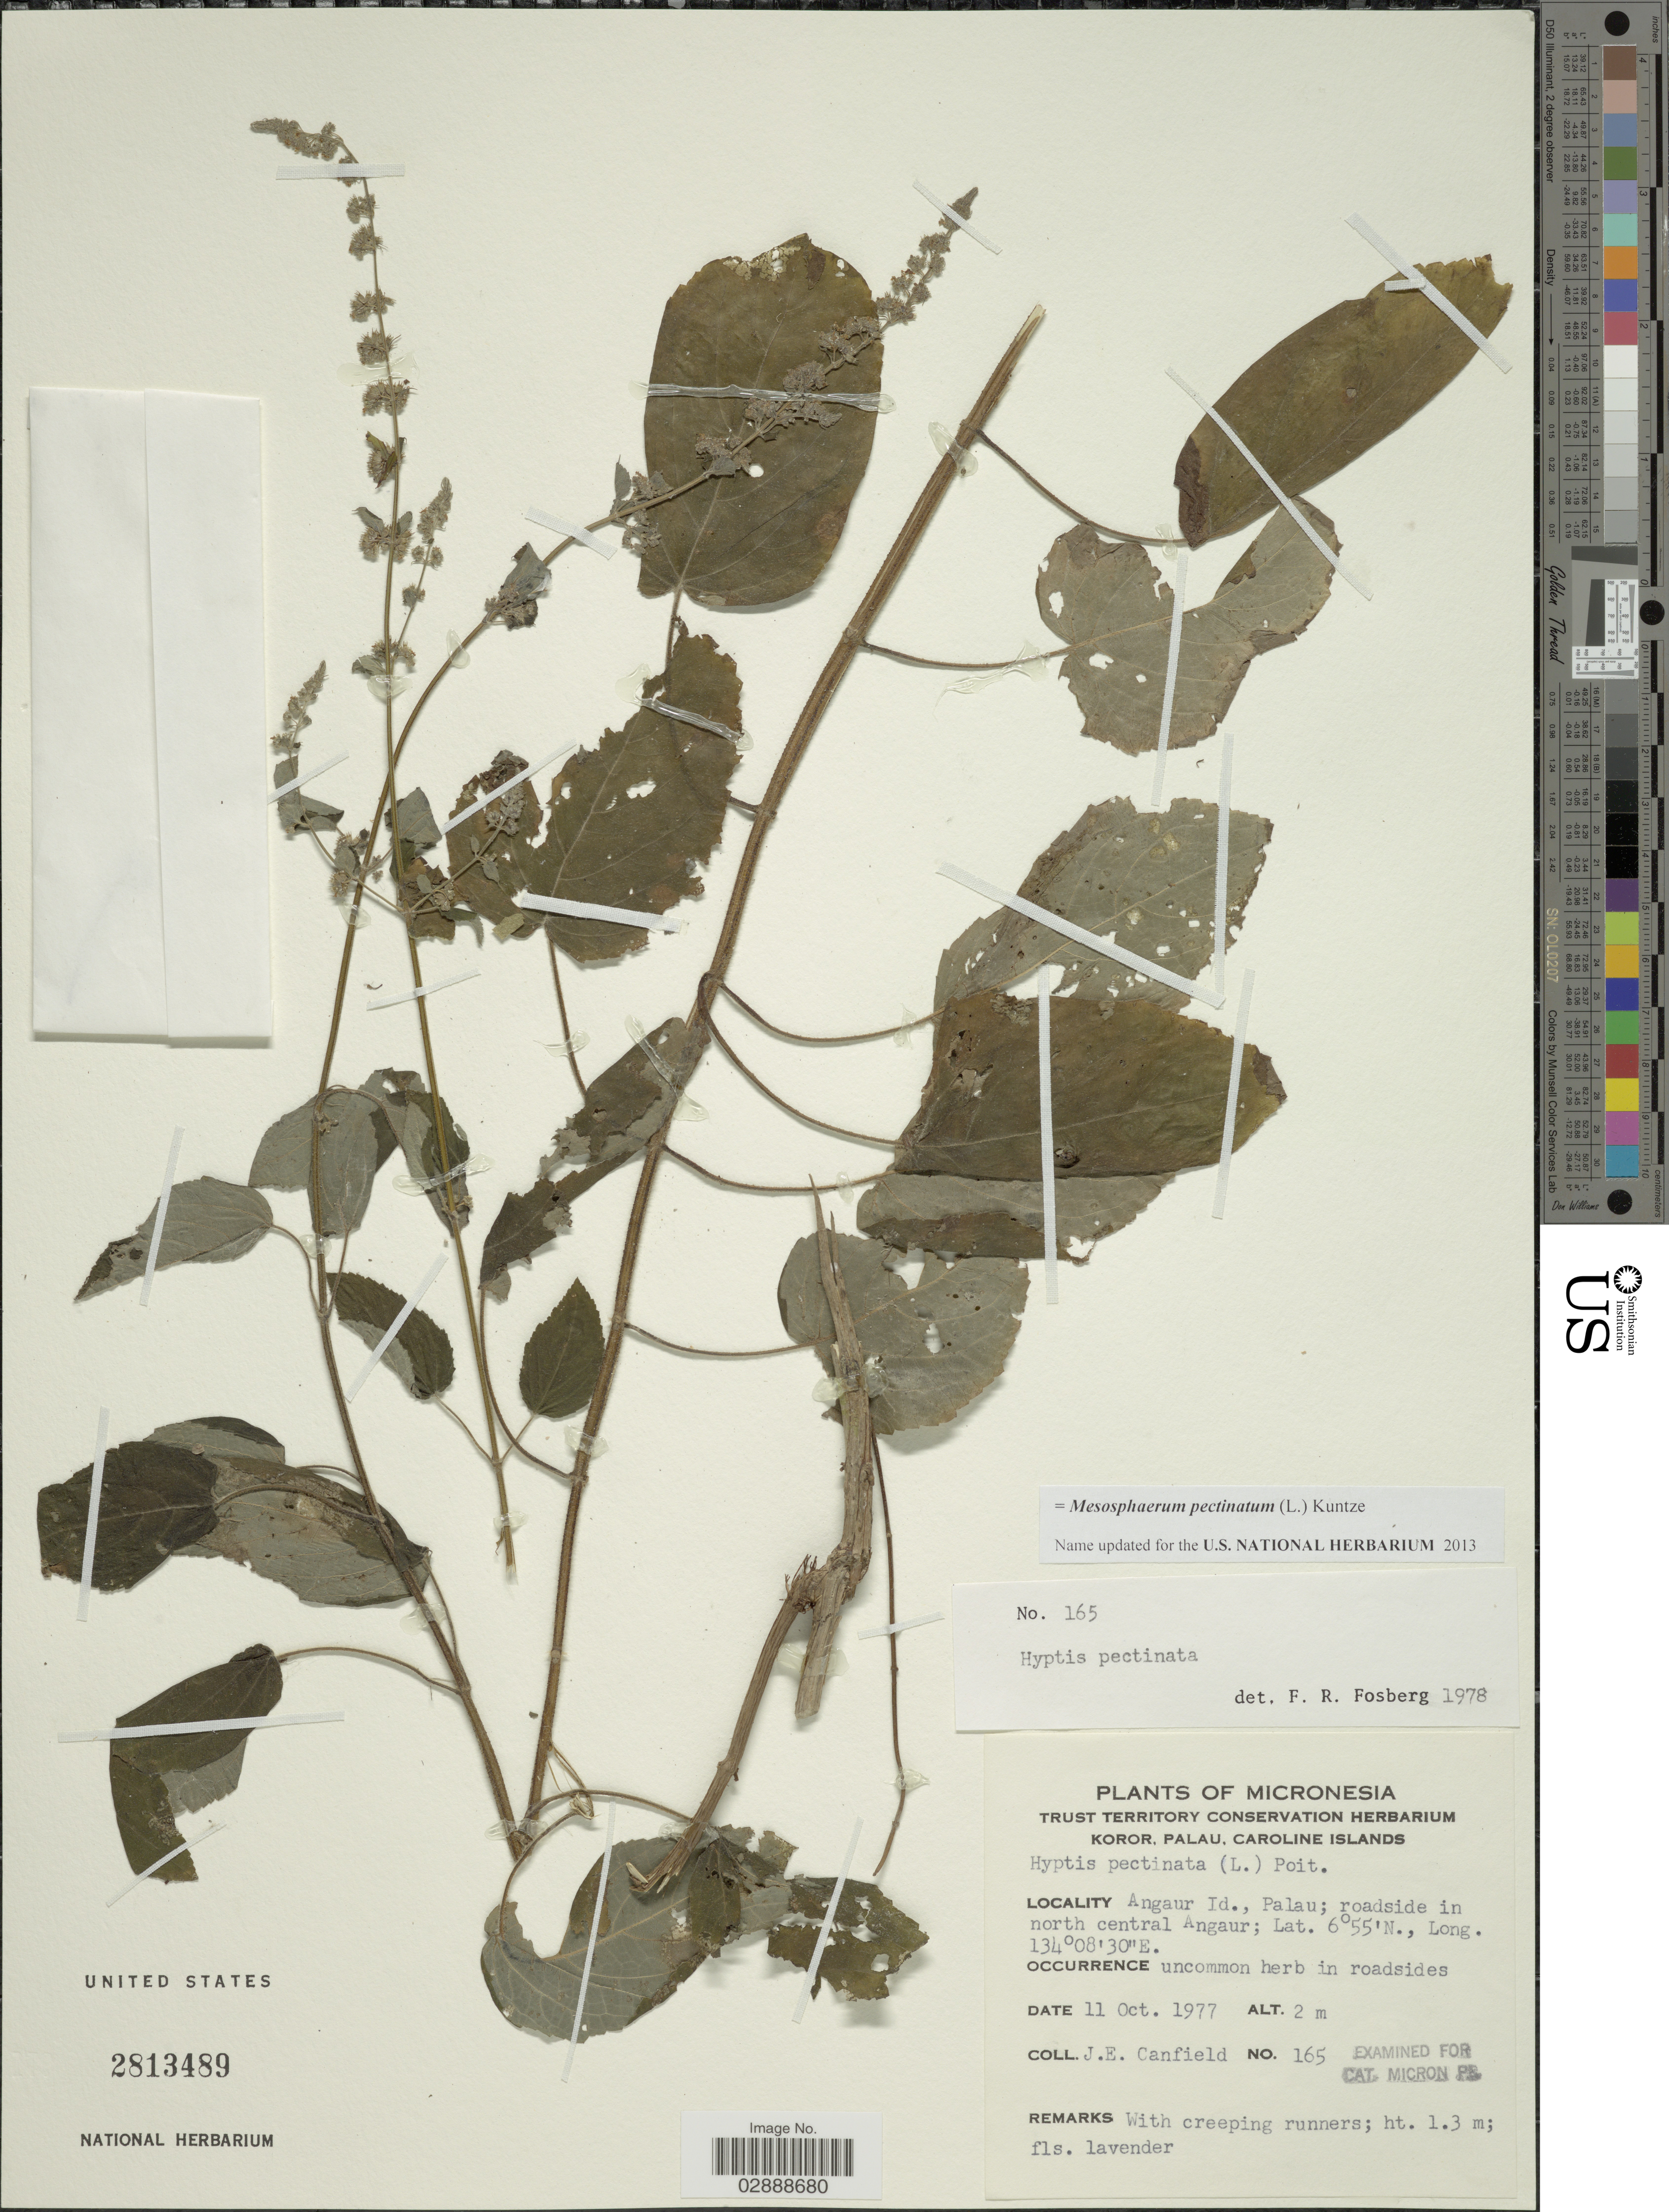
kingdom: Plantae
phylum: Tracheophyta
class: Magnoliopsida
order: Lamiales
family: Lamiaceae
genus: Mesosphaerum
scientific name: Mesosphaerum pectinatum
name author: (L.) Kuntze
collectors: J. E. Canfield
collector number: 165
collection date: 1977-10-11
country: Palau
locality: Micronesia, Koror, Palau, Caroline Islands, Angaur Id., Palau; roadside in north central Angaur.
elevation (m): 2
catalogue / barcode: US 2813489